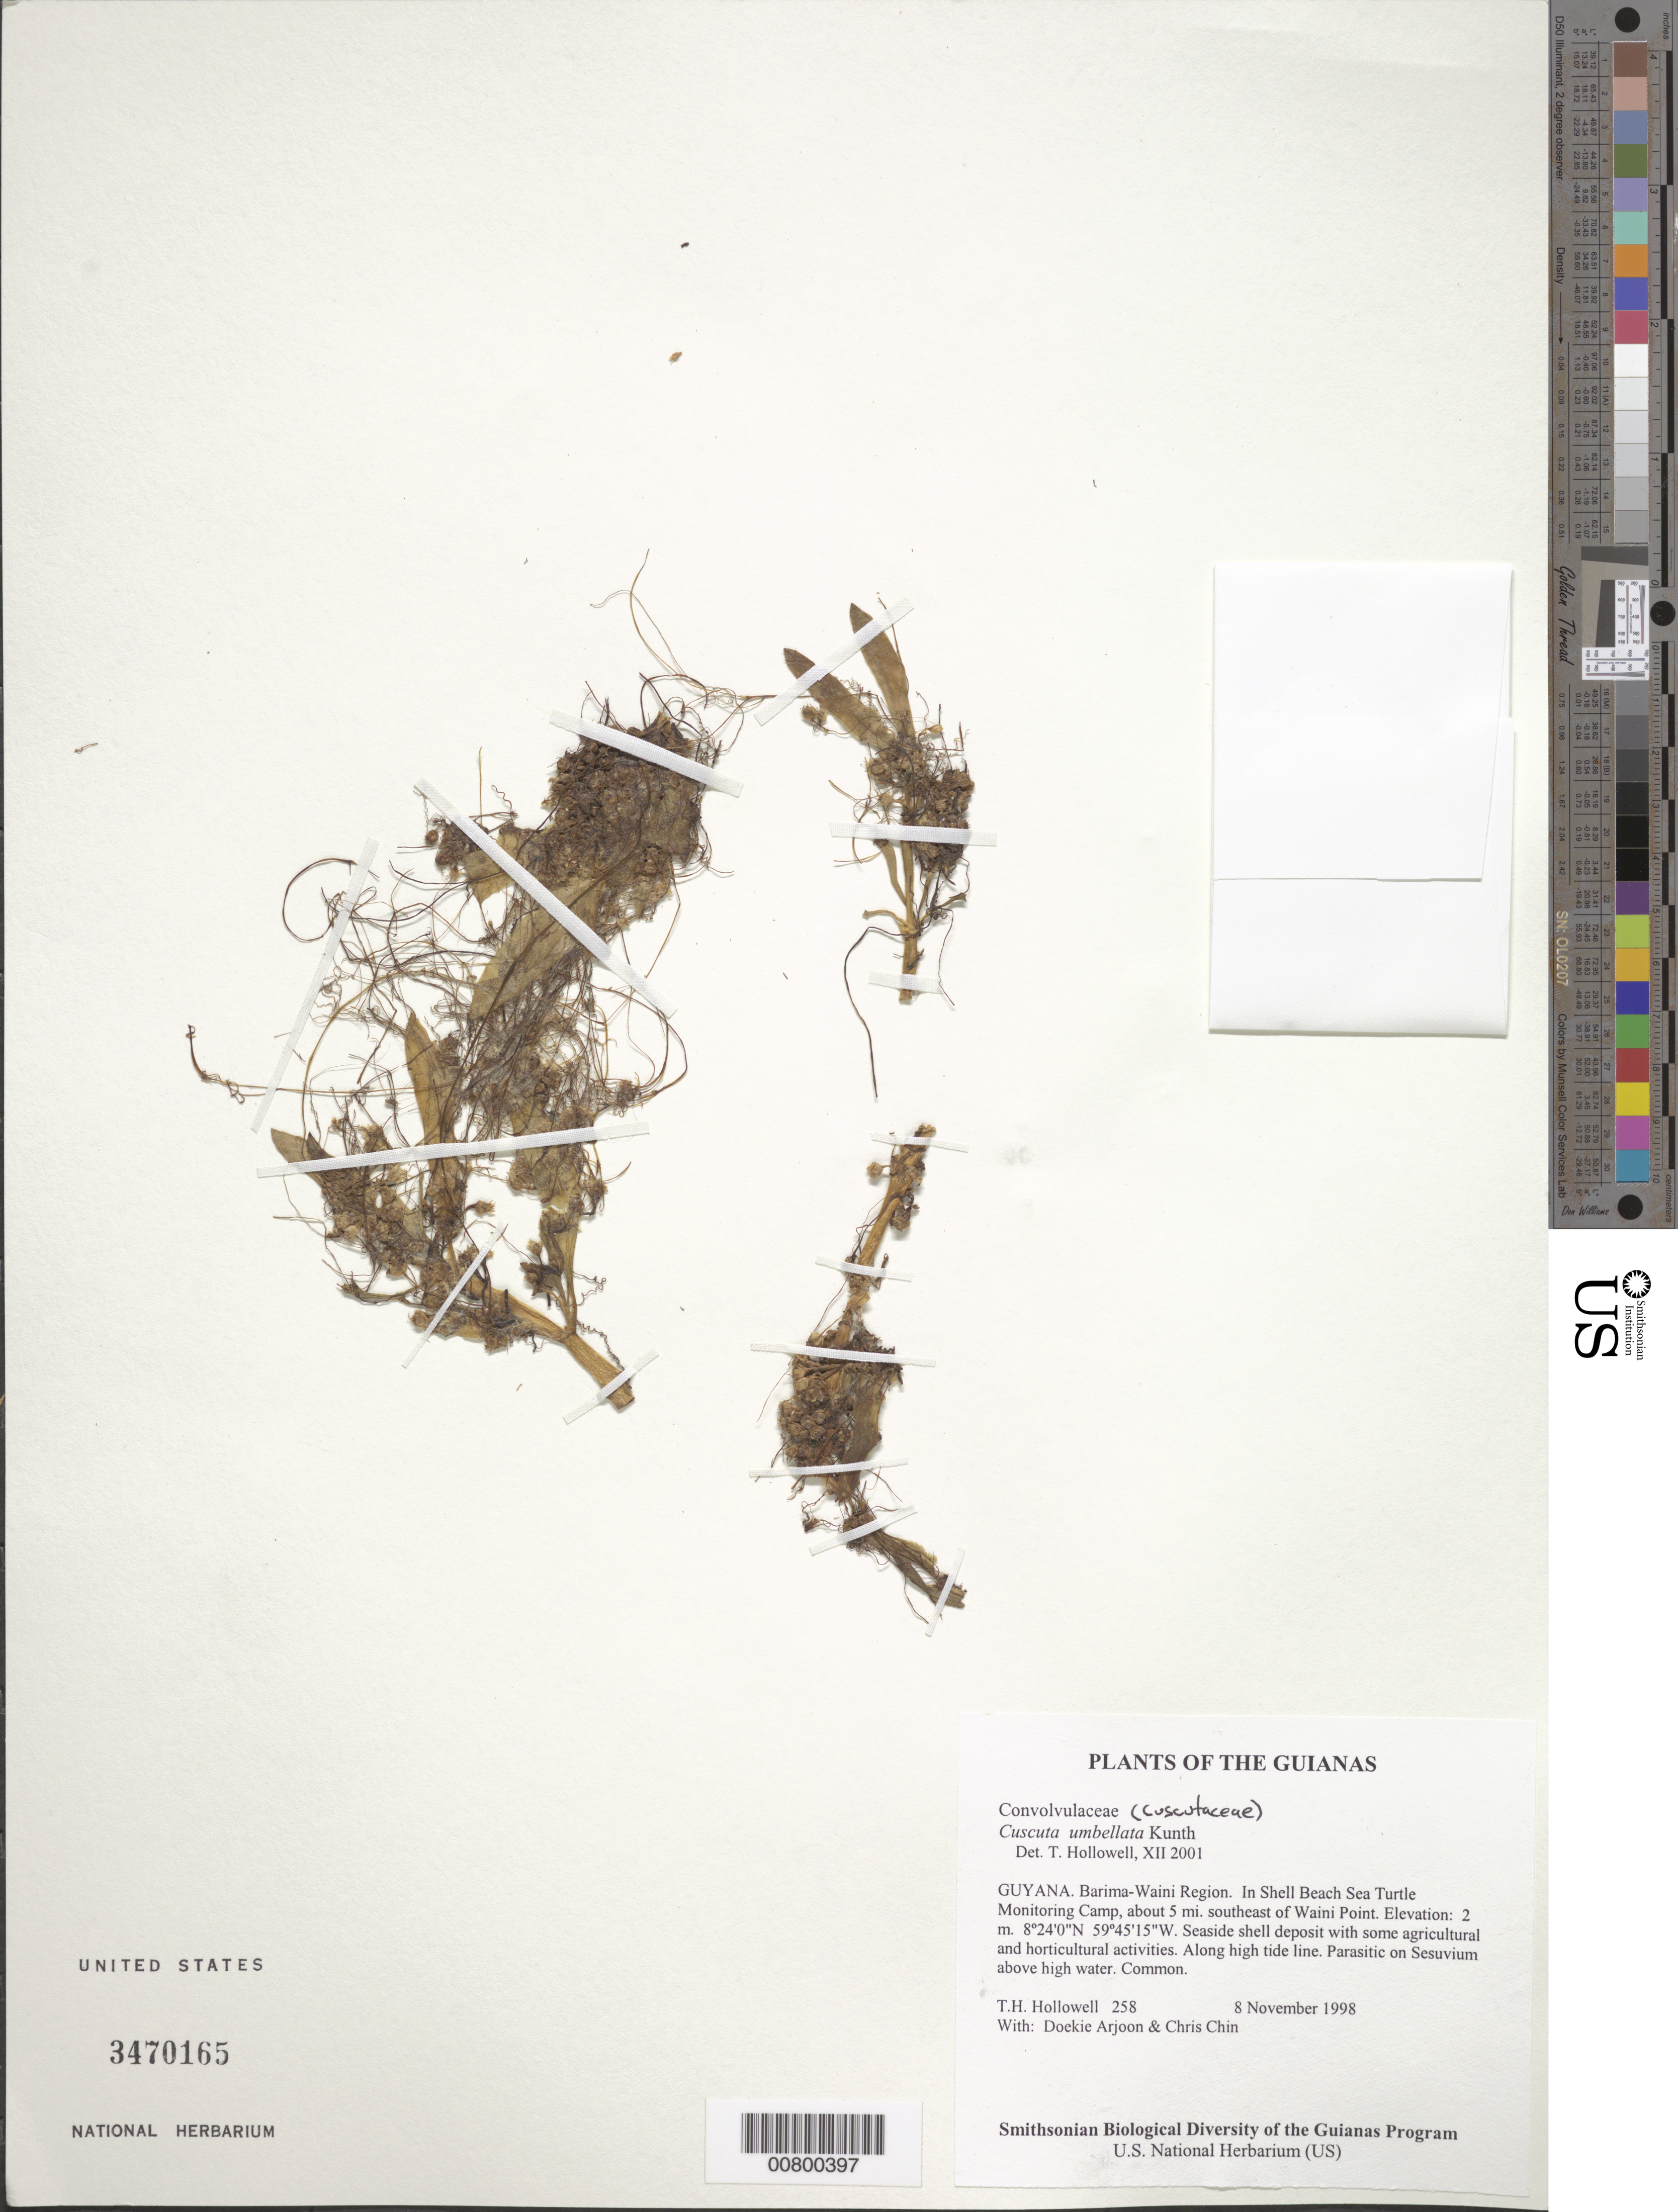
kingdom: Plantae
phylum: Tracheophyta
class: Magnoliopsida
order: Solanales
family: Convolvulaceae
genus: Cuscuta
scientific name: Cuscuta umbellata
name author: Kunth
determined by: Hollowell, T. H., (BOT), Smithsonian Institution - National Museum of Natural History (UNITED STATES)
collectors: T. Hollowell, D. Arjoon & C. Chin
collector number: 258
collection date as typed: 8 November 1998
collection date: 1998-11-08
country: Guyana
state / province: Barima-Waini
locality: In Shell Beach Sea Turtle Monitoring Camp, about 5 mi. southeast of Waini Point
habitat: Seaside shell deposit with some agricultural and horticultural activities. Along high tide line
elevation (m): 2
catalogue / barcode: US 3470165